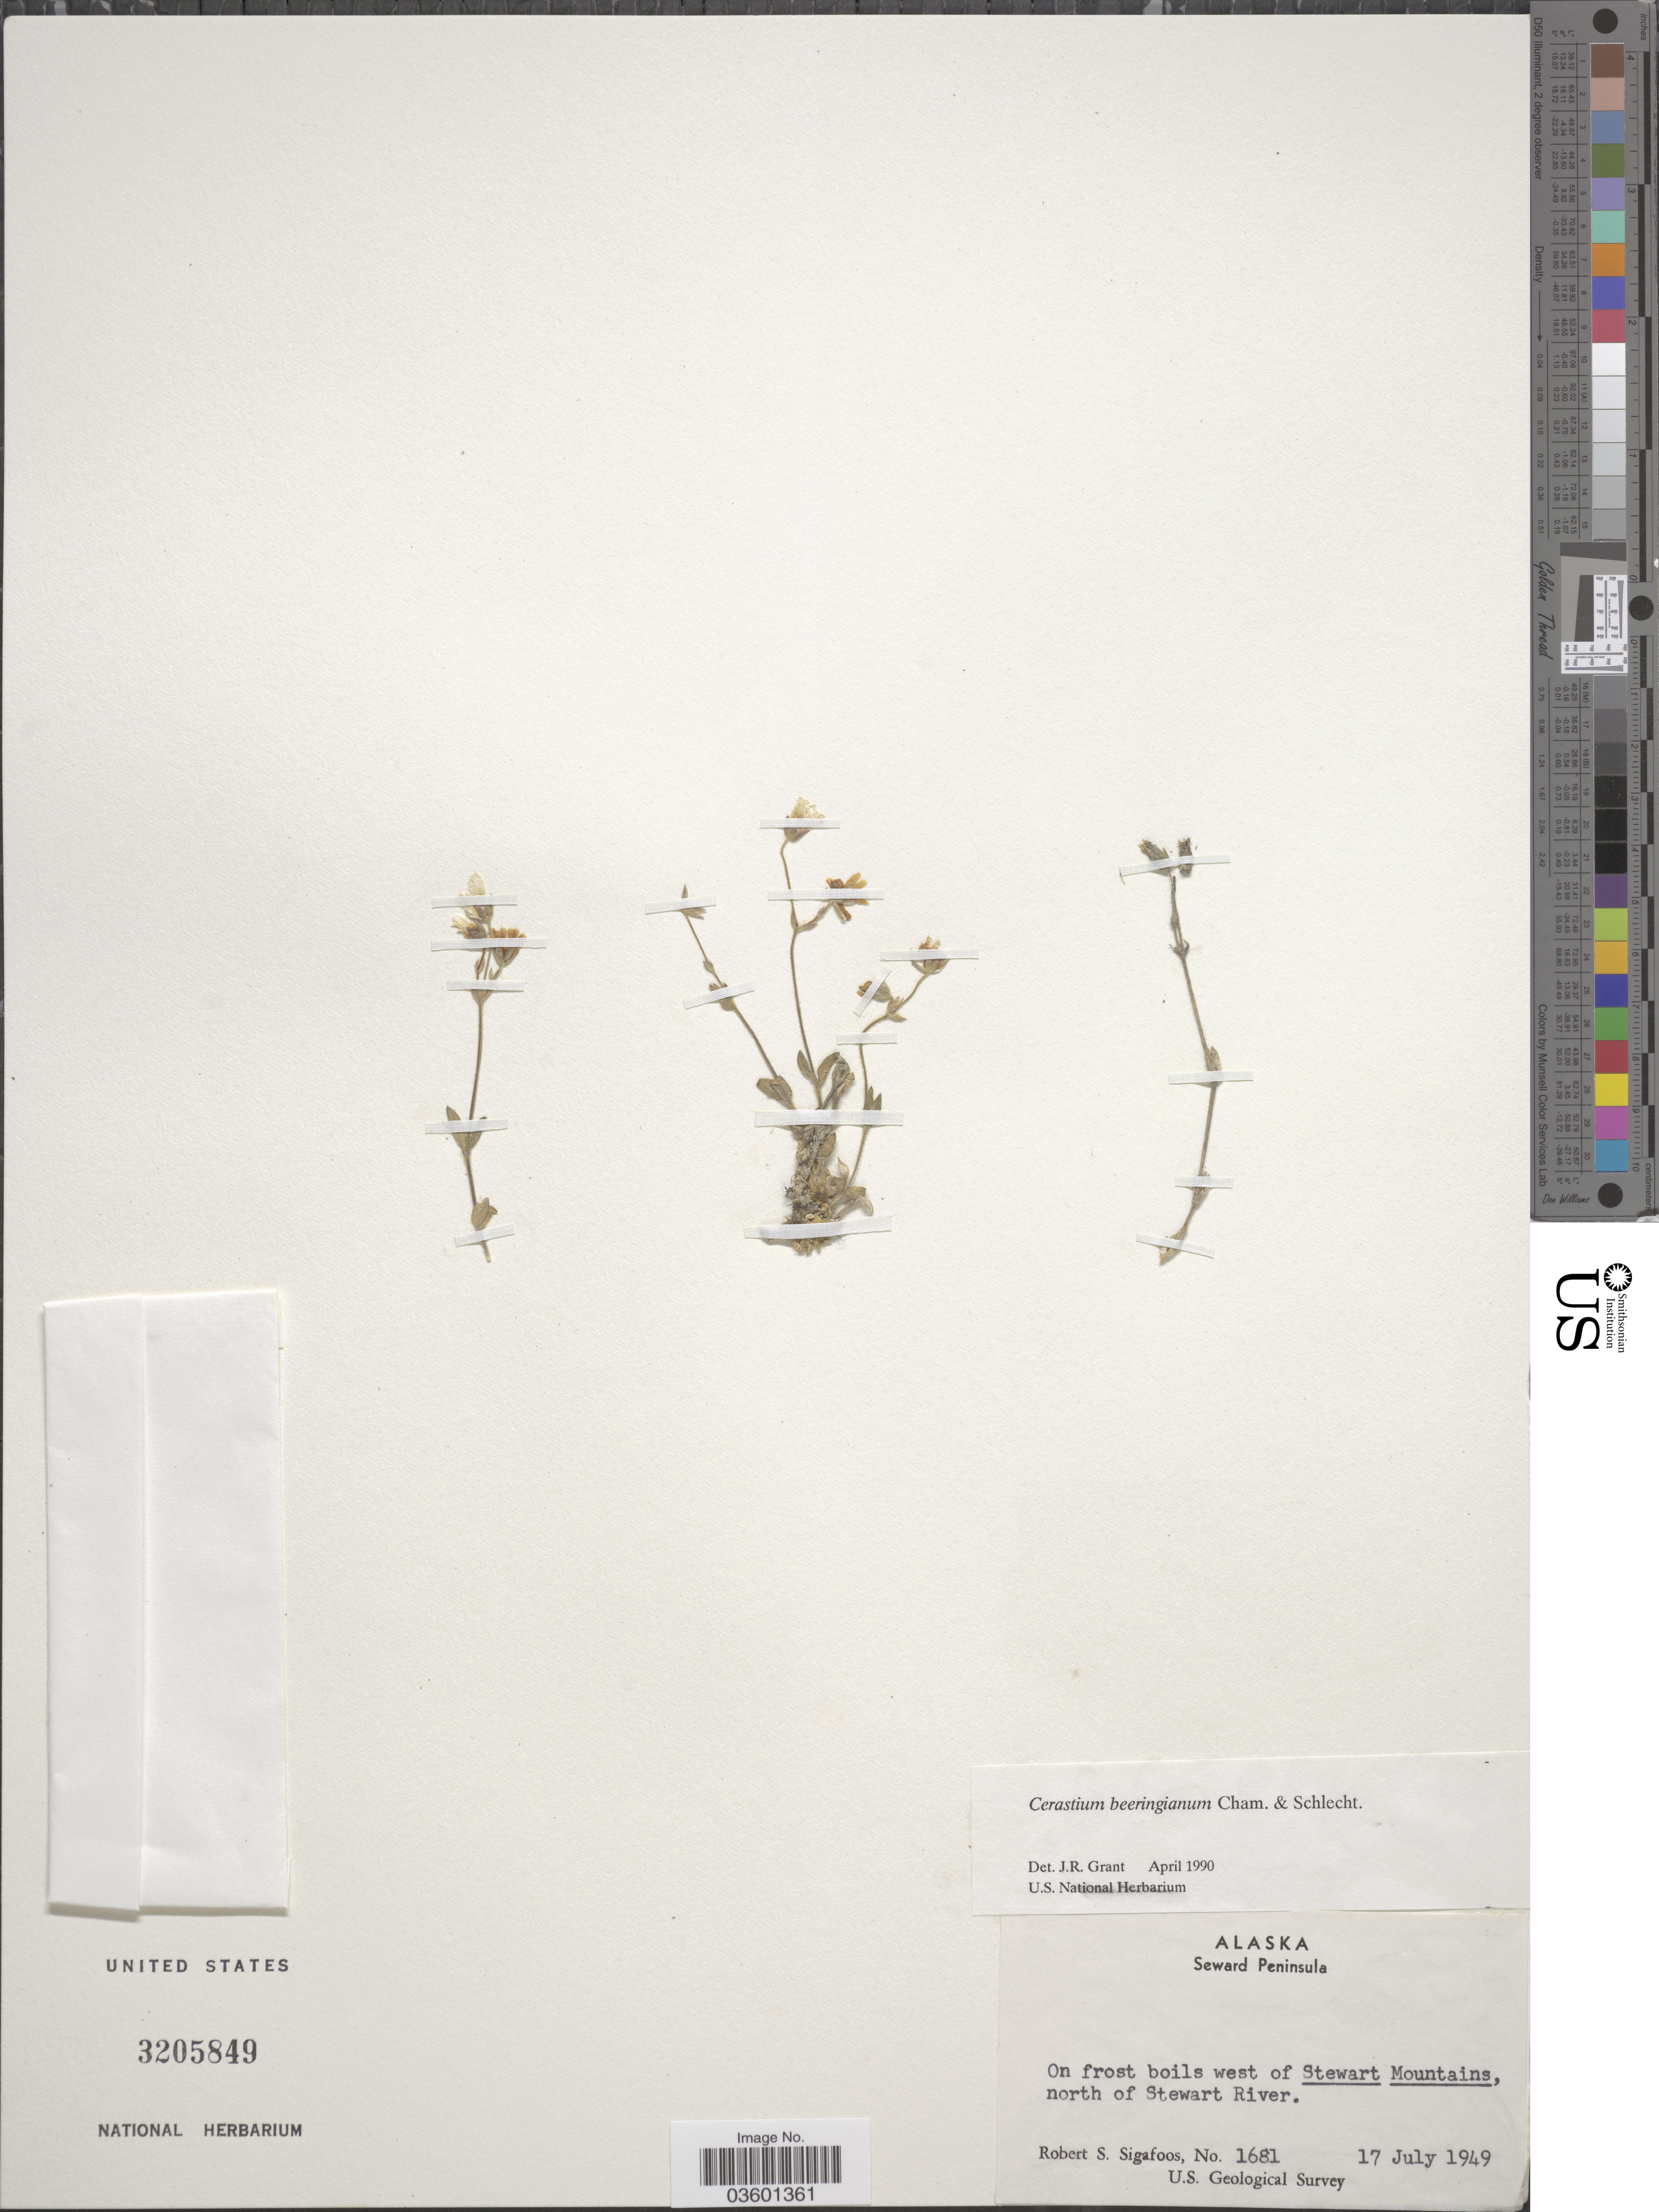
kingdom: Plantae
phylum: Tracheophyta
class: Magnoliopsida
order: Caryophyllales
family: Caryophyllaceae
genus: Cerastium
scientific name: Cerastium beeringianum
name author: Cham. & Schltdl.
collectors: R. Sigafoos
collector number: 1681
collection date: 1949-07-17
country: United States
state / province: Alaska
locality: Seward Peninsula. On frost boils west of Stewart Mountains, north of Stewart River.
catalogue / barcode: US 3205849